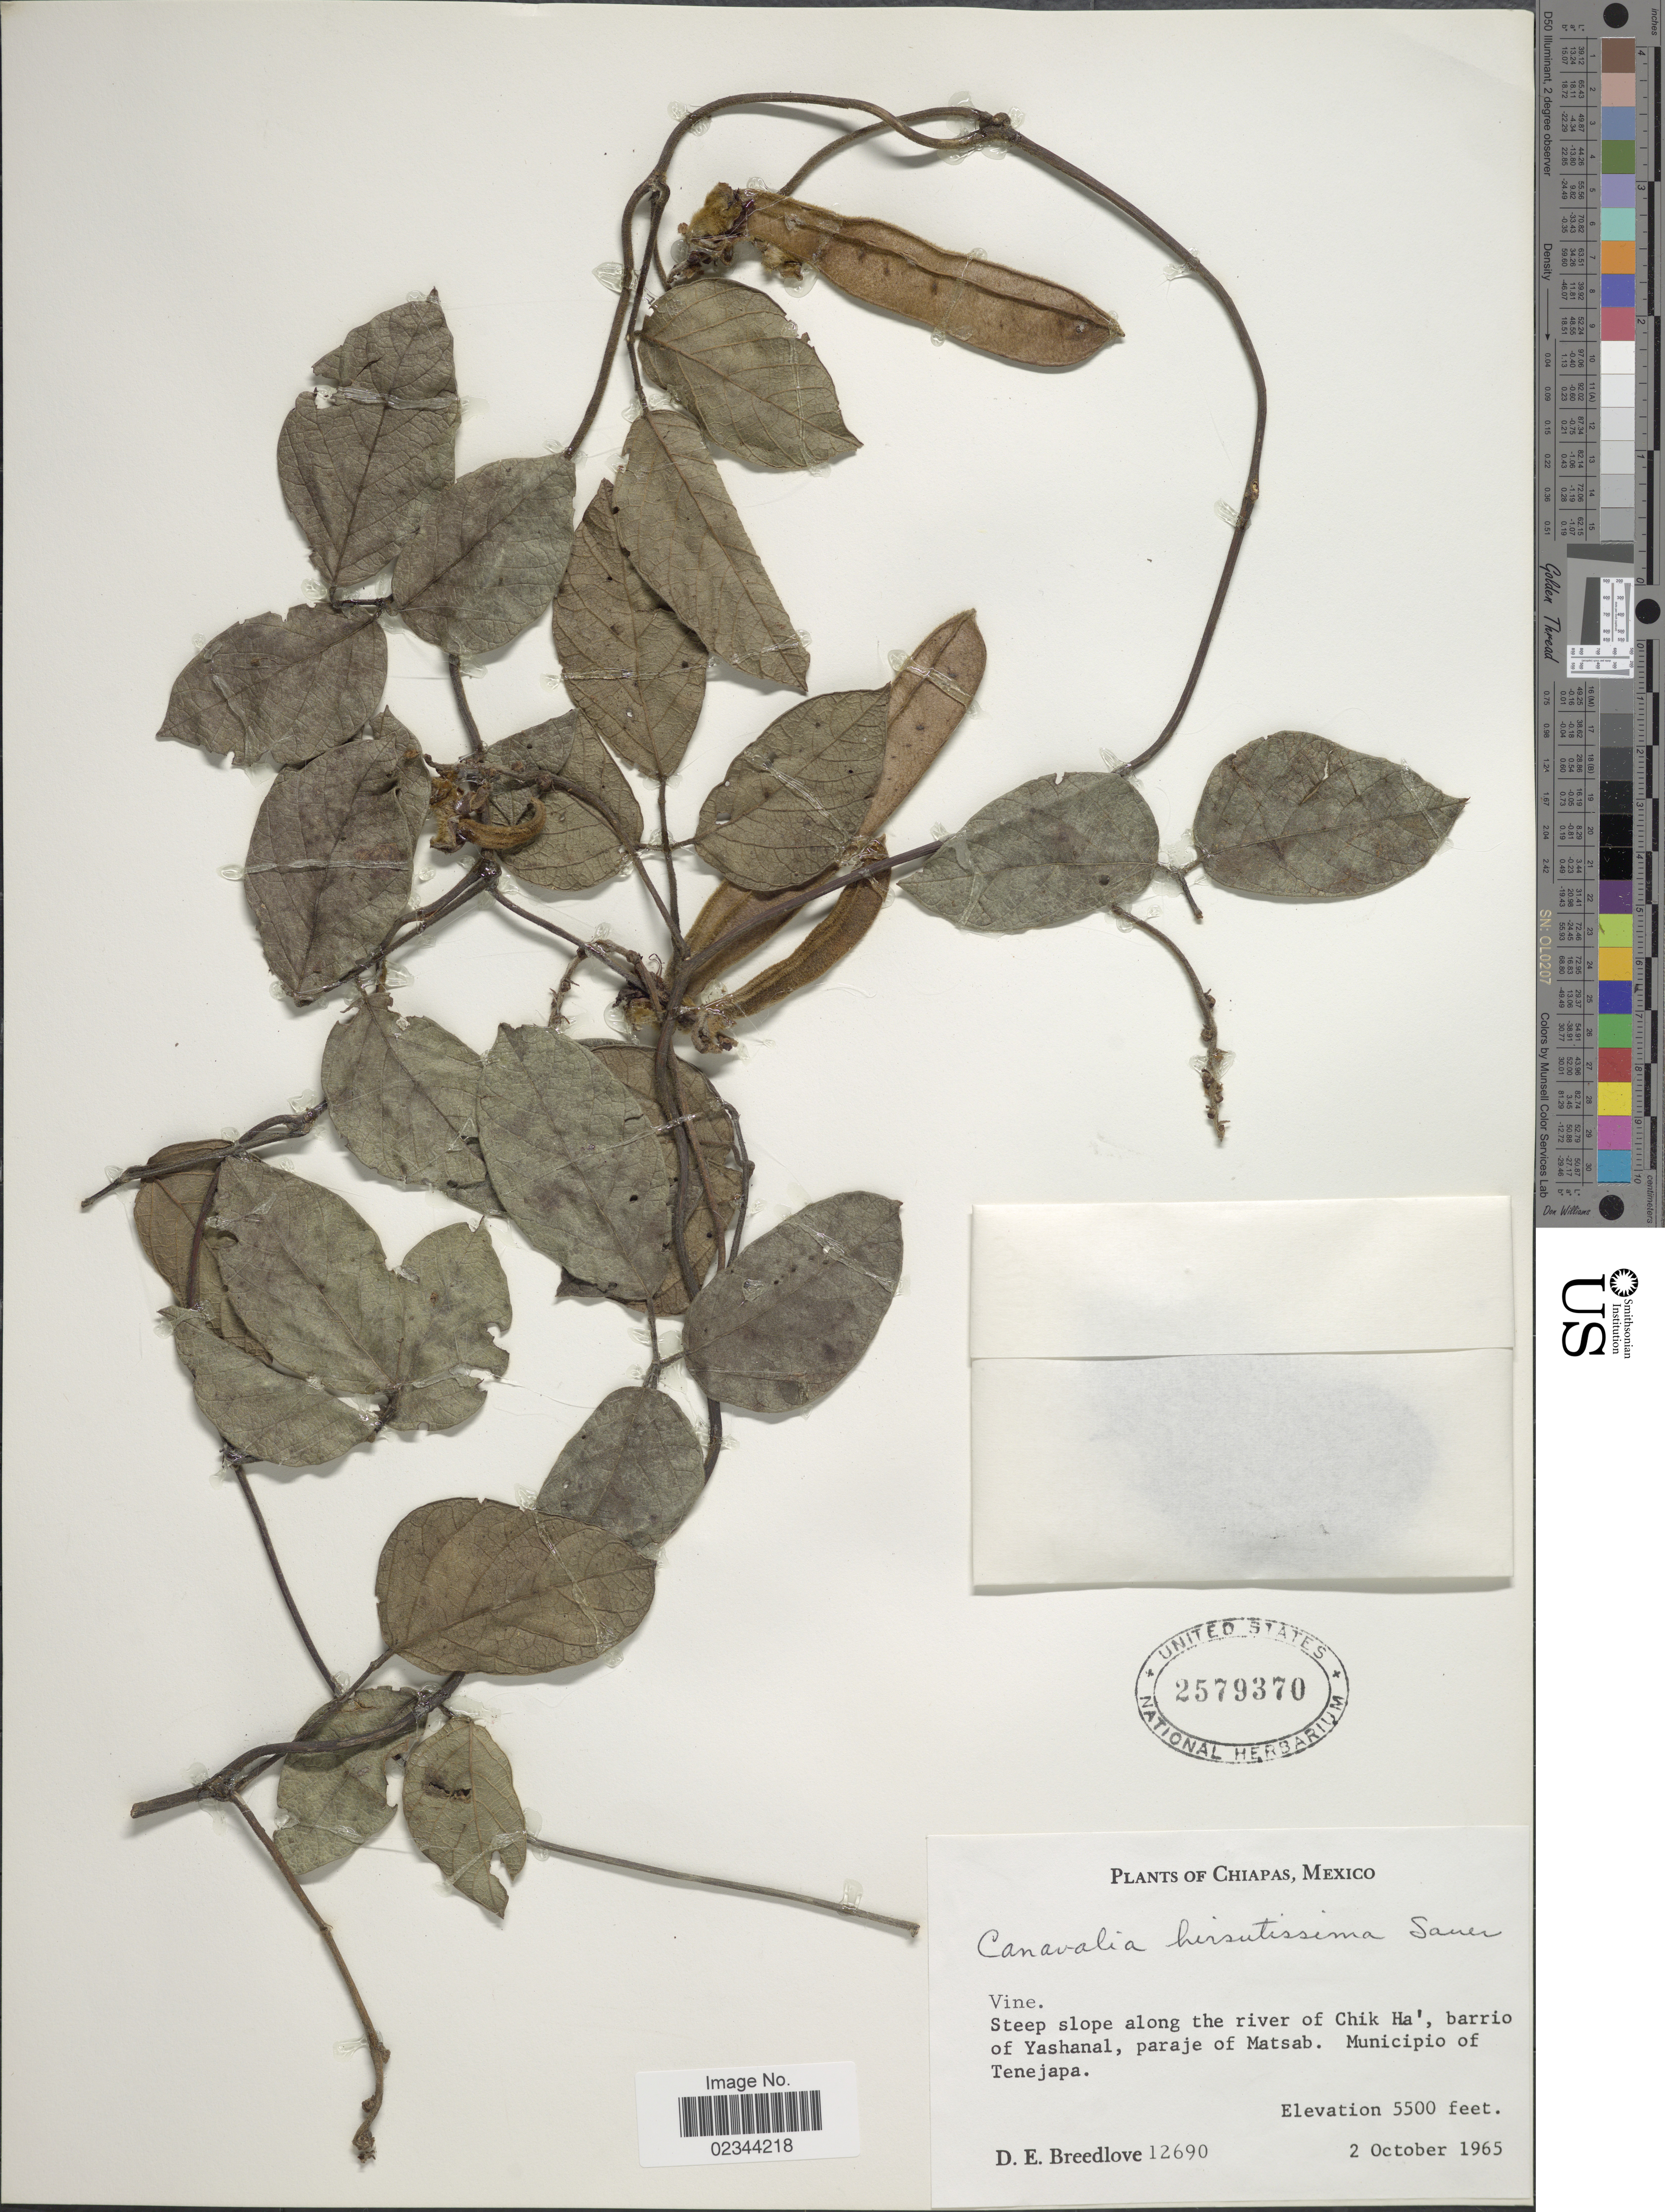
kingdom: Plantae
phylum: Tracheophyta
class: Magnoliopsida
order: Fabales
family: Fabaceae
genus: Canavalia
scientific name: Canavalia hirsutissima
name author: Sauer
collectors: D. E. Breedlove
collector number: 12690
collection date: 1965-10-02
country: Mexico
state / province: Chiapas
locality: Along the river of Chik Ha'barrio of Yashanal, paraje of Matsab. Municipio Tenejapa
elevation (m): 1676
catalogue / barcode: US 2579370